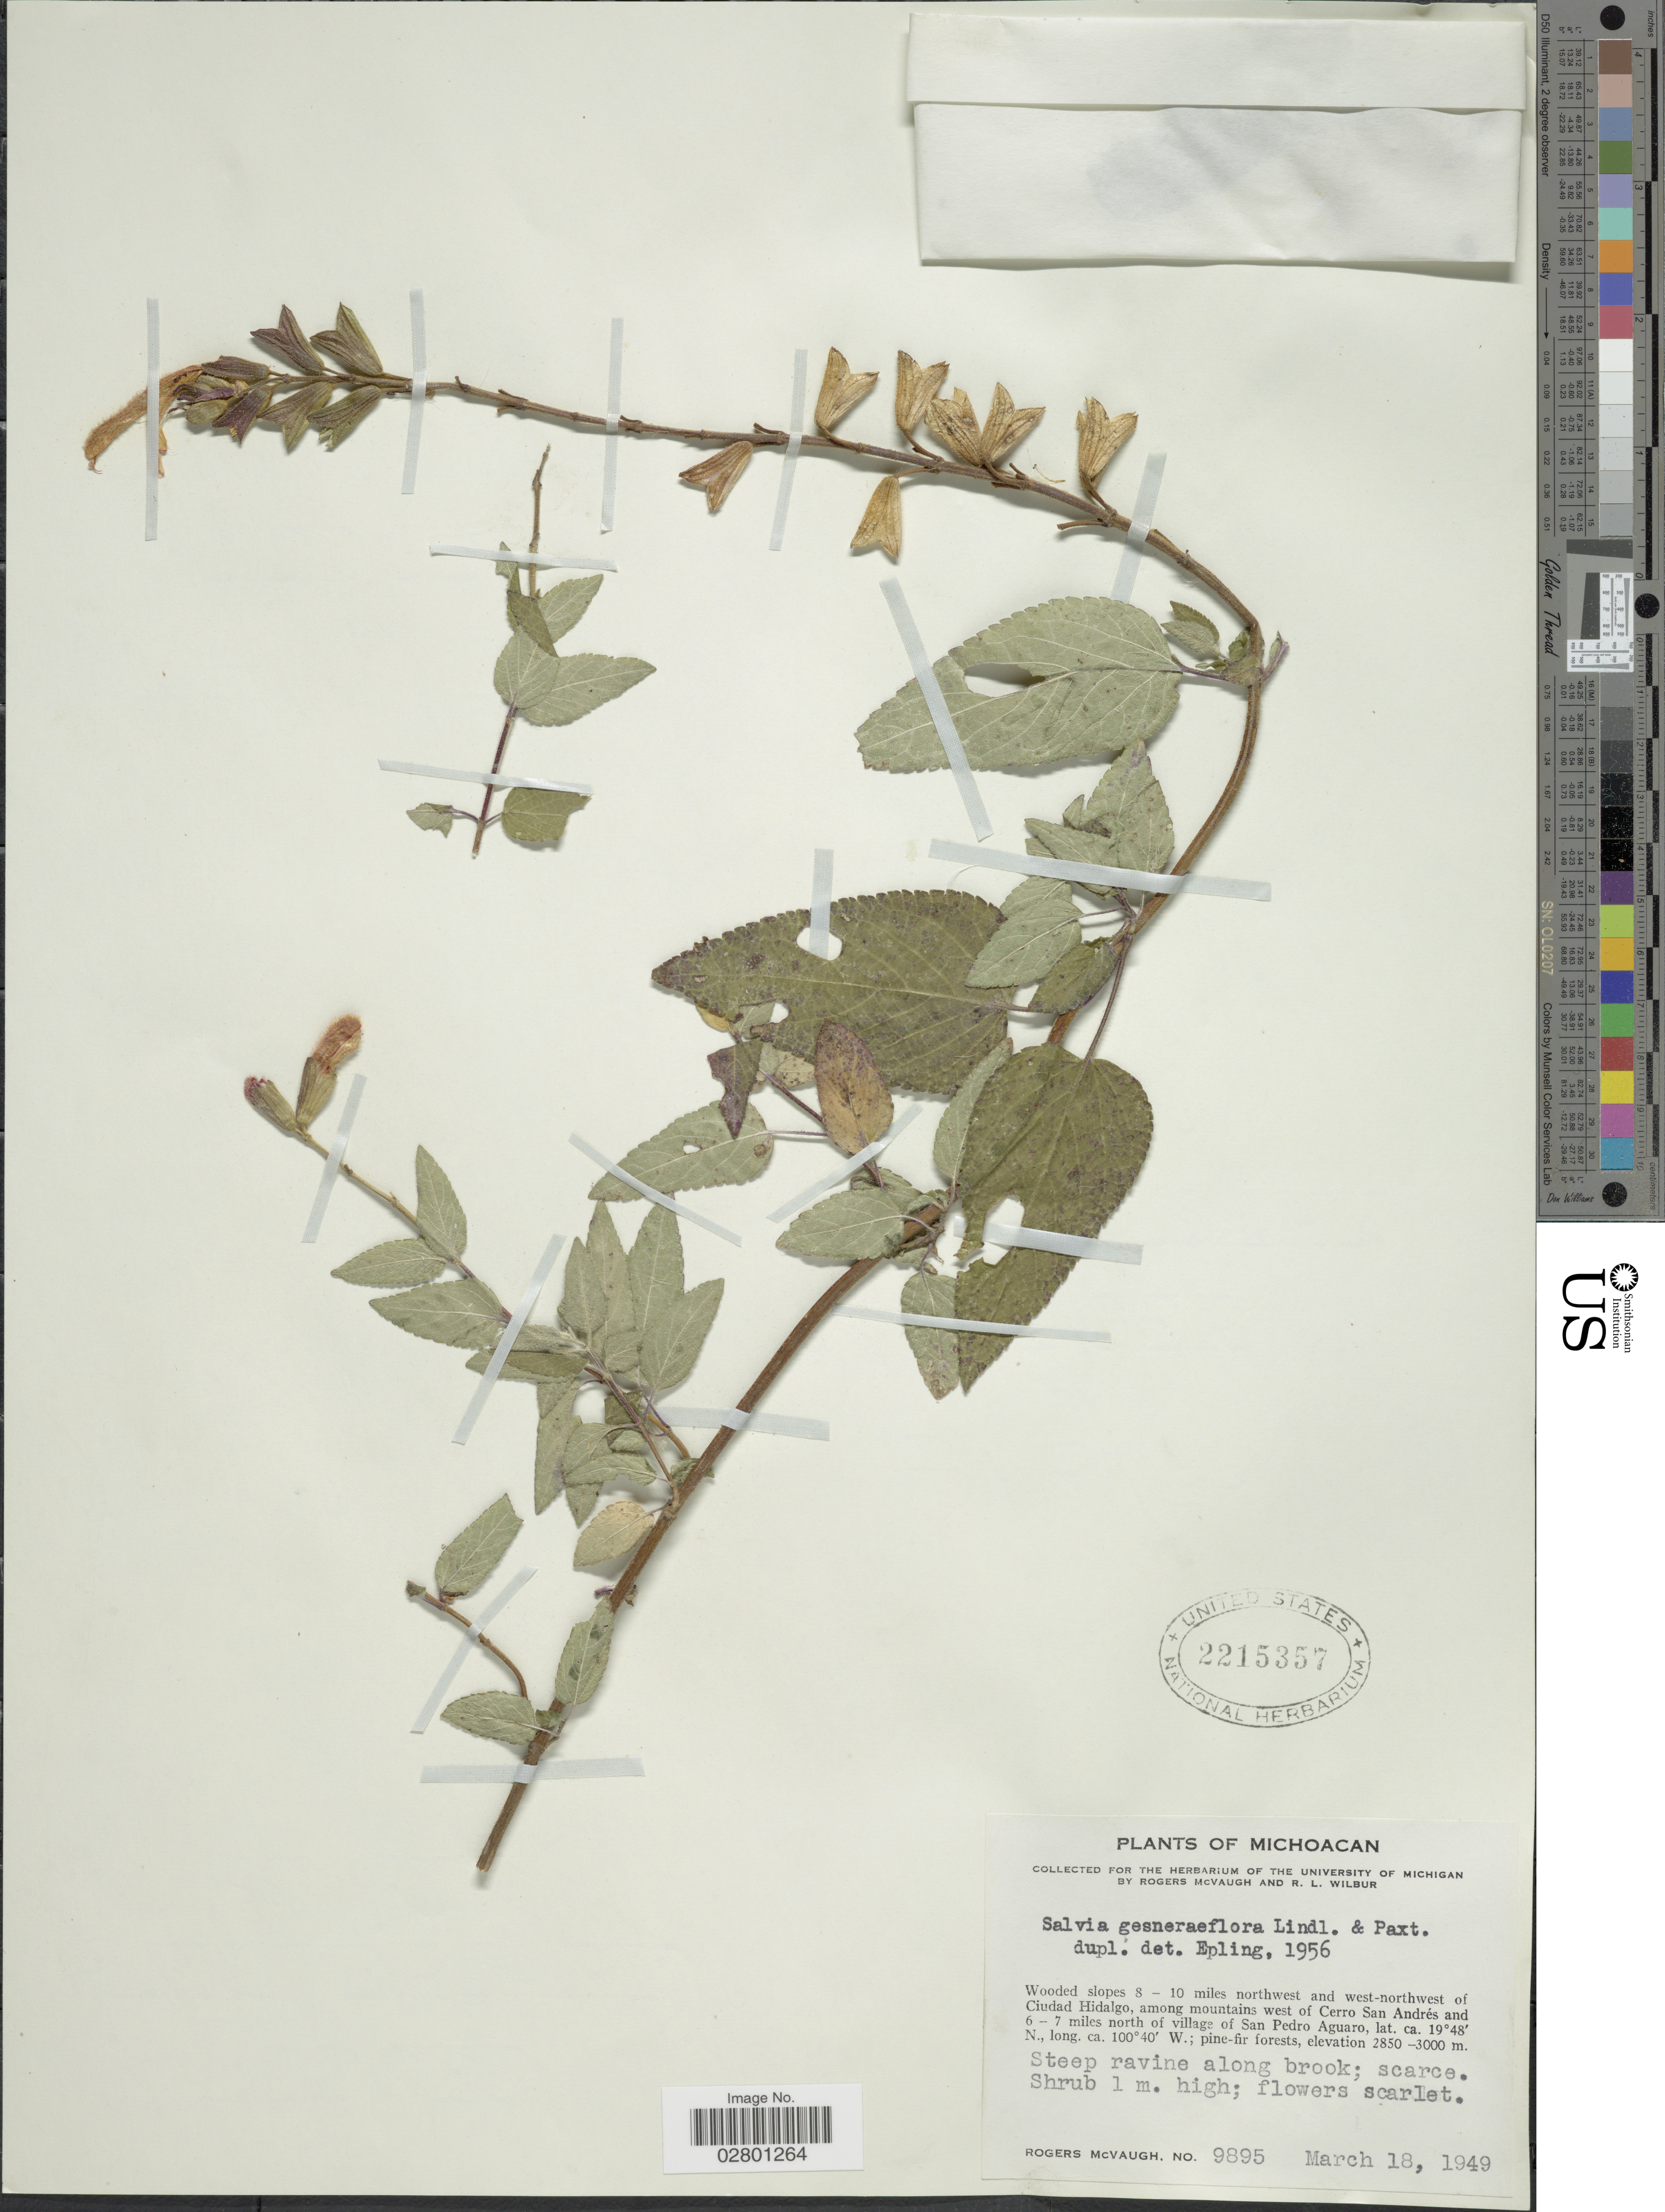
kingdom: Plantae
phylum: Tracheophyta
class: Magnoliopsida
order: Lamiales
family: Lamiaceae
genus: Salvia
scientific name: Salvia gesneriiflora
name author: Lindl. & Paxton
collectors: R. McVaugh & R. L. Wilbur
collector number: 9895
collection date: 1949-03-18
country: Mexico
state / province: Michoacán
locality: Wooded slopes 8-10 miles northwest and west-northwest of Ciudad Hidalgo, among mountains west of Cerro San Andrés and 6-7 miles north of village of San Pedro Aguaro.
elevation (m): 2850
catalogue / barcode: US 2215357